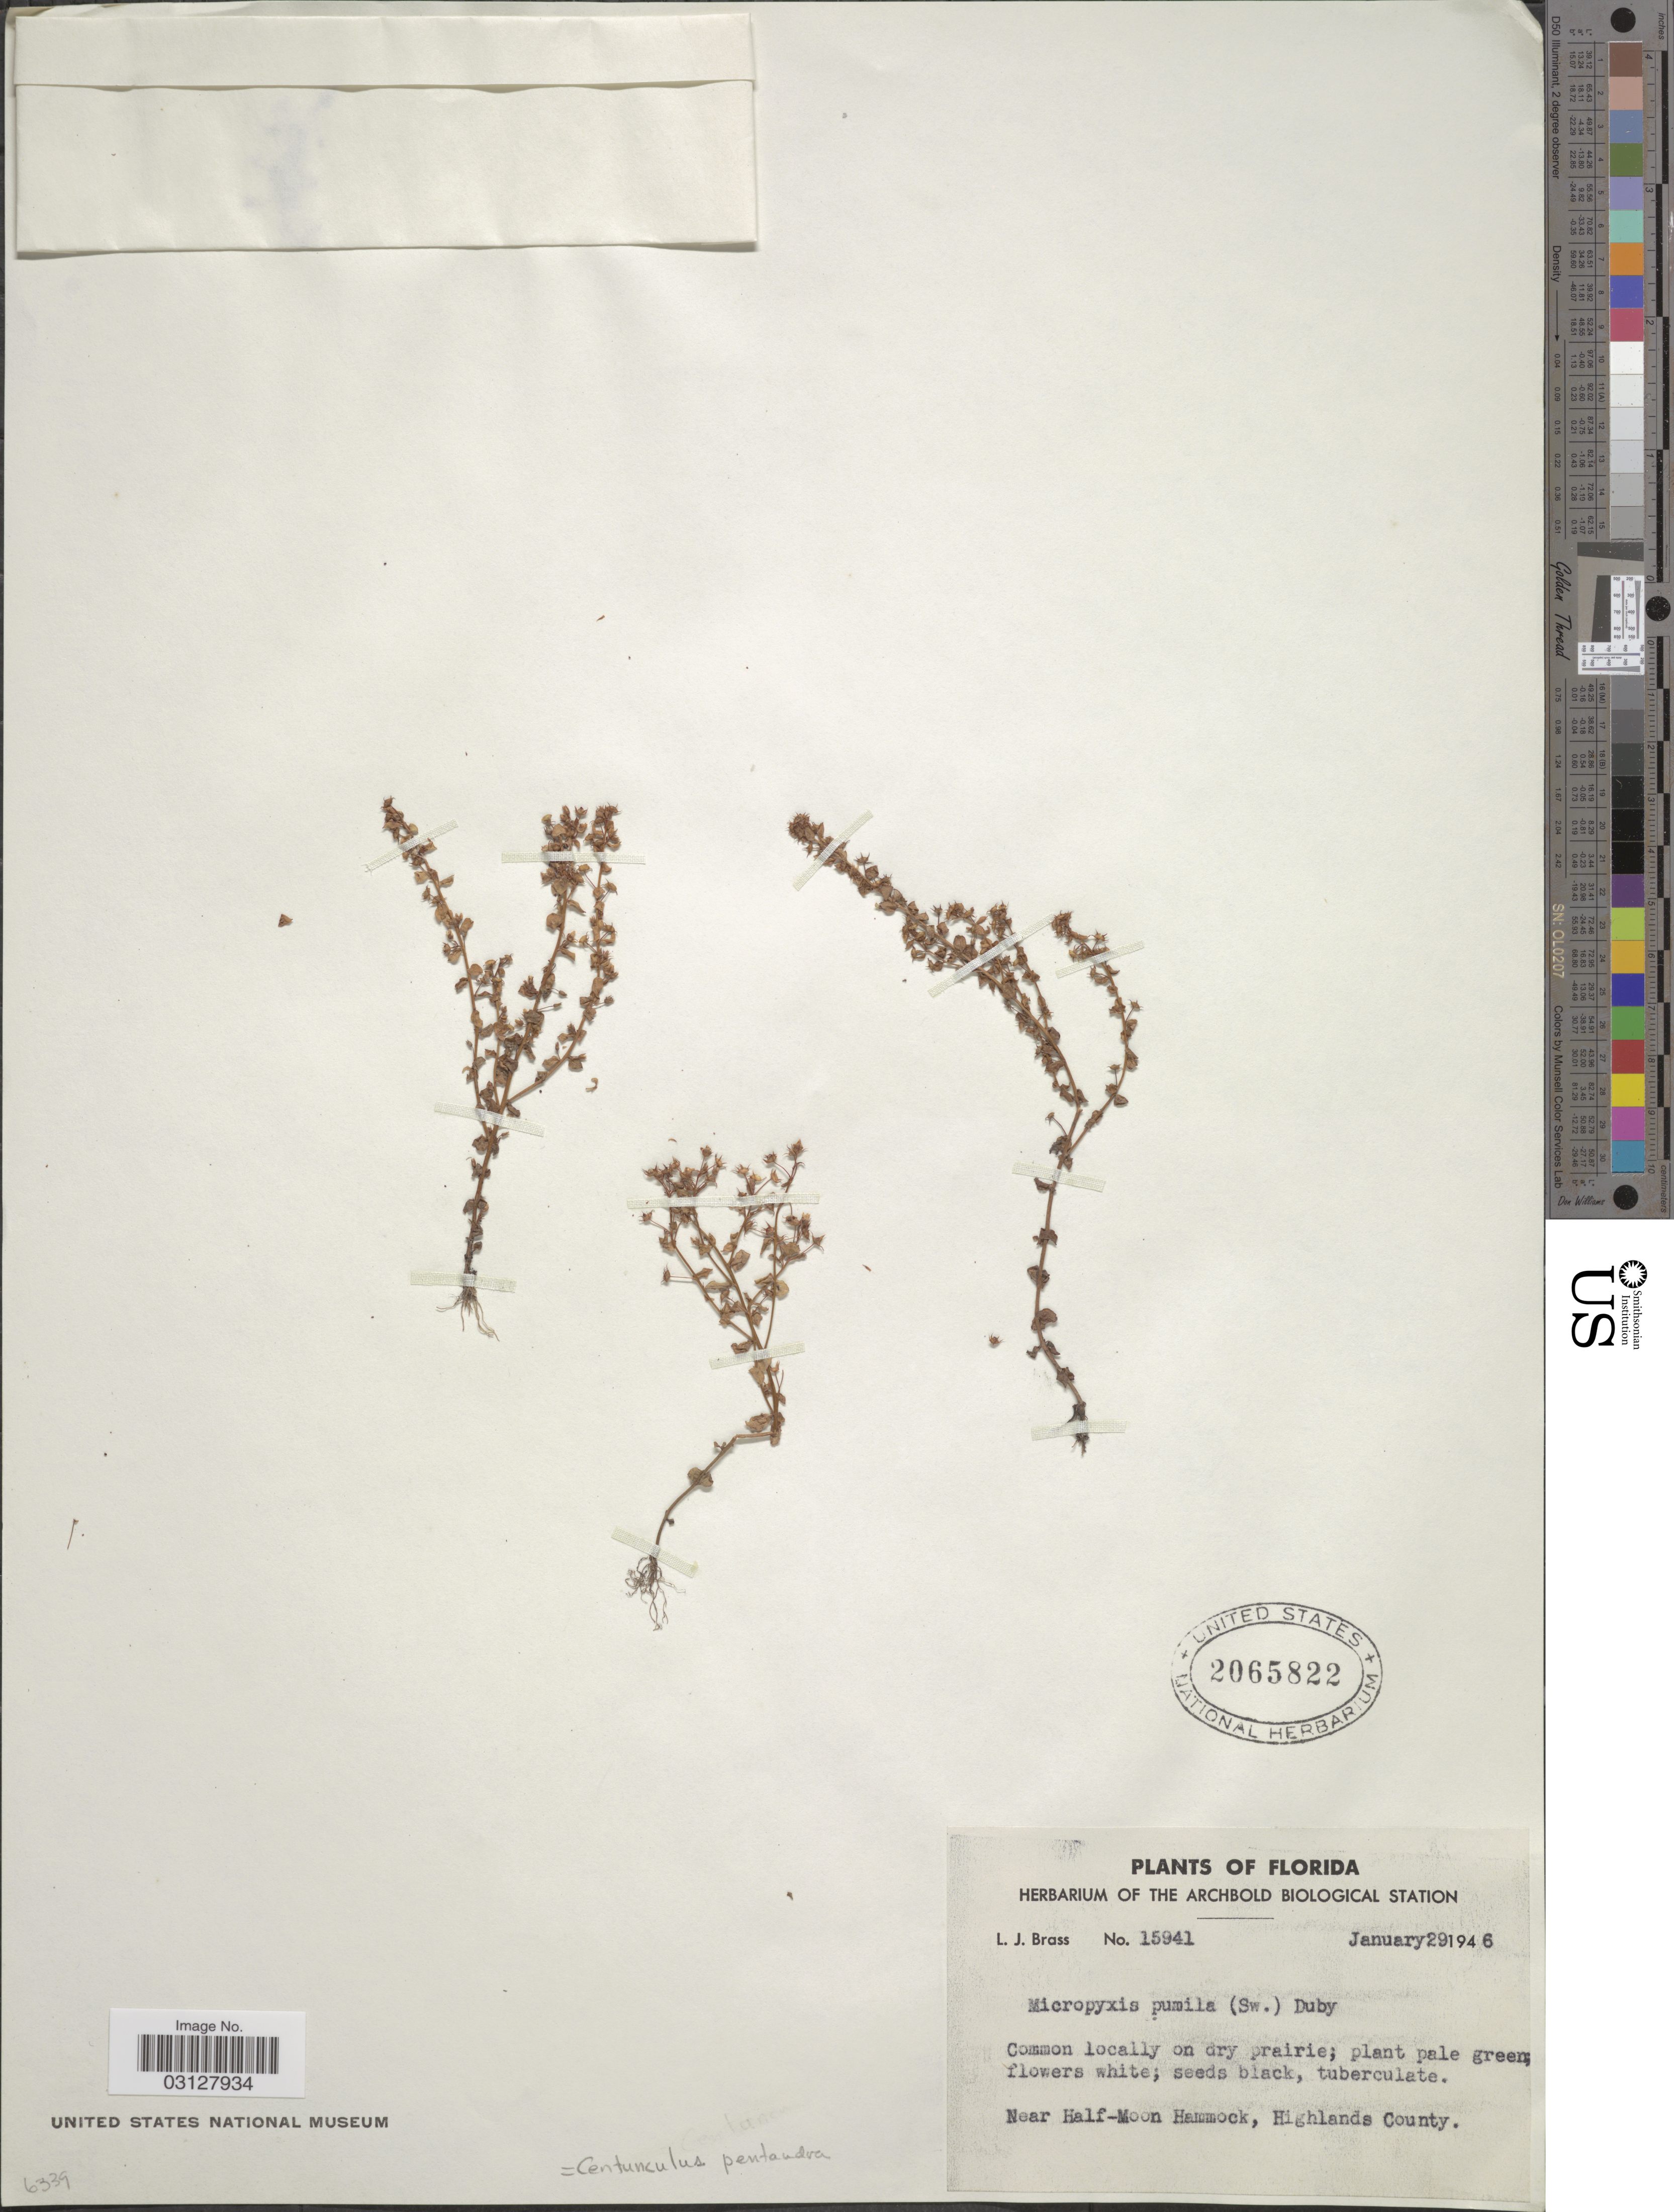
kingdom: Plantae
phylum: Tracheophyta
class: Magnoliopsida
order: Ericales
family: Primulaceae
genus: Centunculus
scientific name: Centunculus pentandrus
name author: R. Br.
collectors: L. J. Brass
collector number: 15941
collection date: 1946-01-29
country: United States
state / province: Florida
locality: Near Half-Moon Hammock, Highlands County.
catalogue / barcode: US 2065822